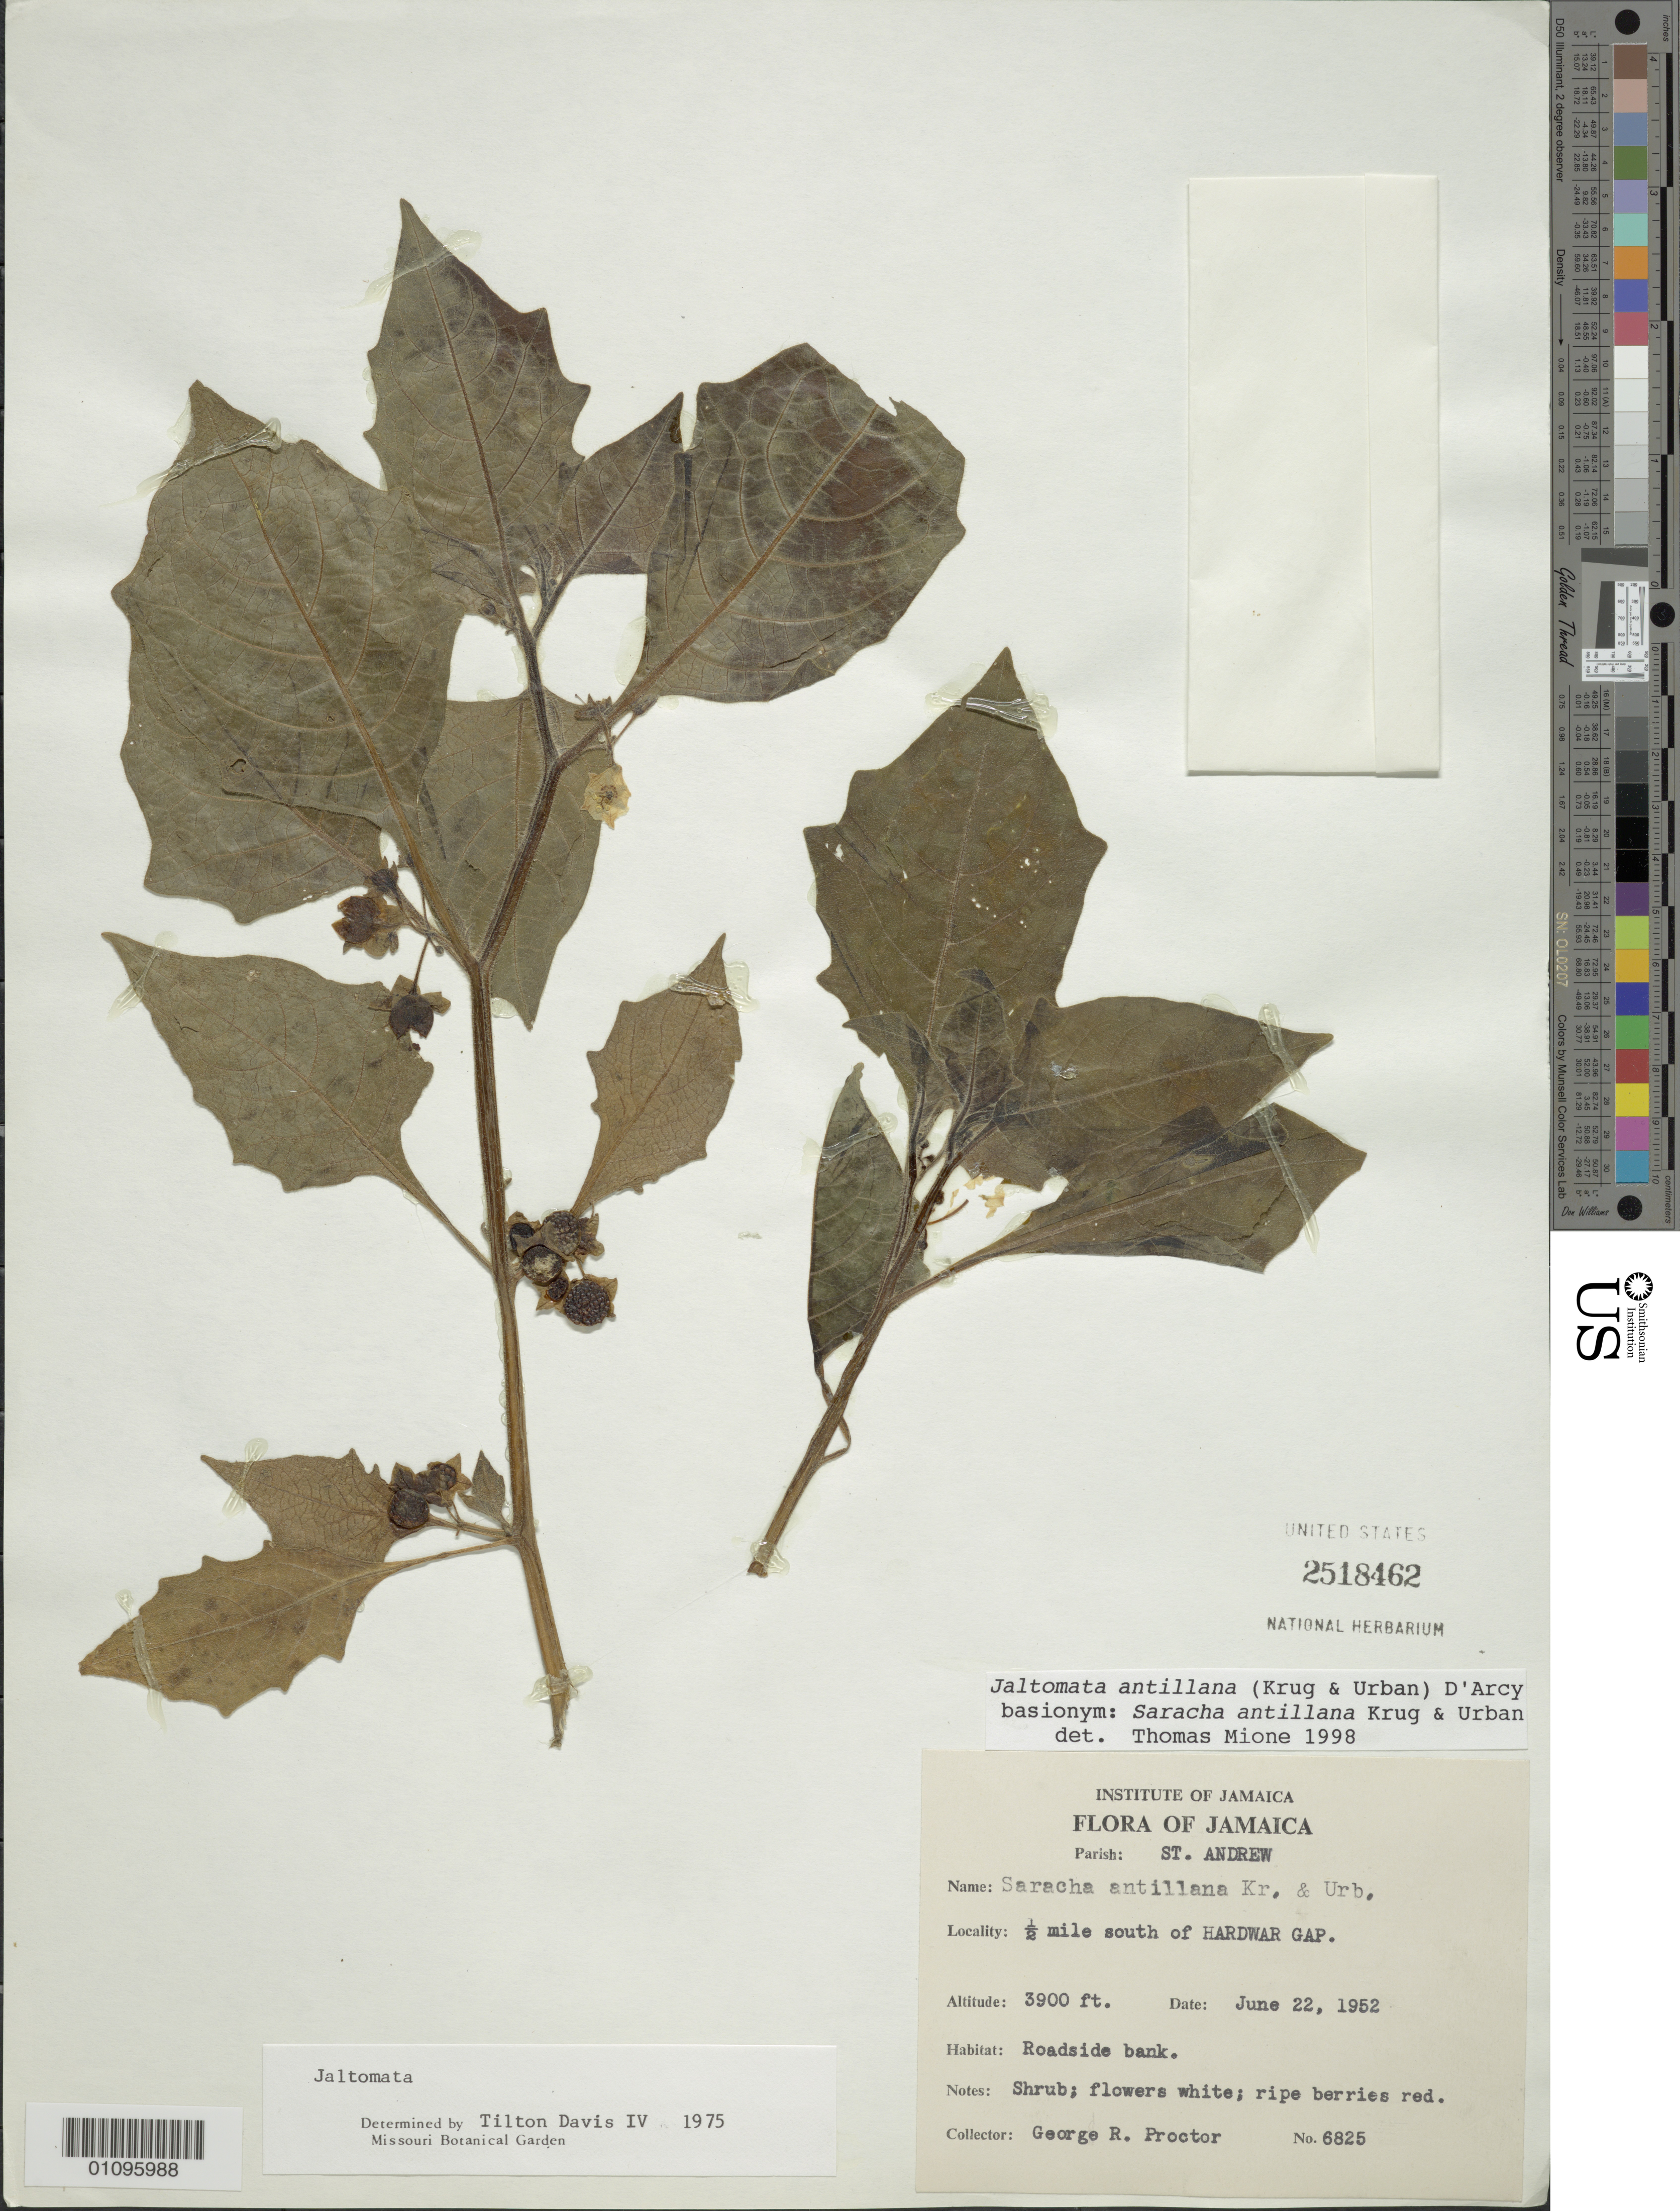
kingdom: Plantae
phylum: Tracheophyta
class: Magnoliopsida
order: Solanales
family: Solanaceae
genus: Jaltomata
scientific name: Jaltomata antillana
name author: (Krug & Urb.) D'Arcy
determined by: Mione, Thomas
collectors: G. R. Proctor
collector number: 6825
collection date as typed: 22 Jun 1952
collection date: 1952-06-22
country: Jamaica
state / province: Saint Andrew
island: Jamaica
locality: Hardwar Gap, 0.5 mile S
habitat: Roadside bank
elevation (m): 1189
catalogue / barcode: US 2518462